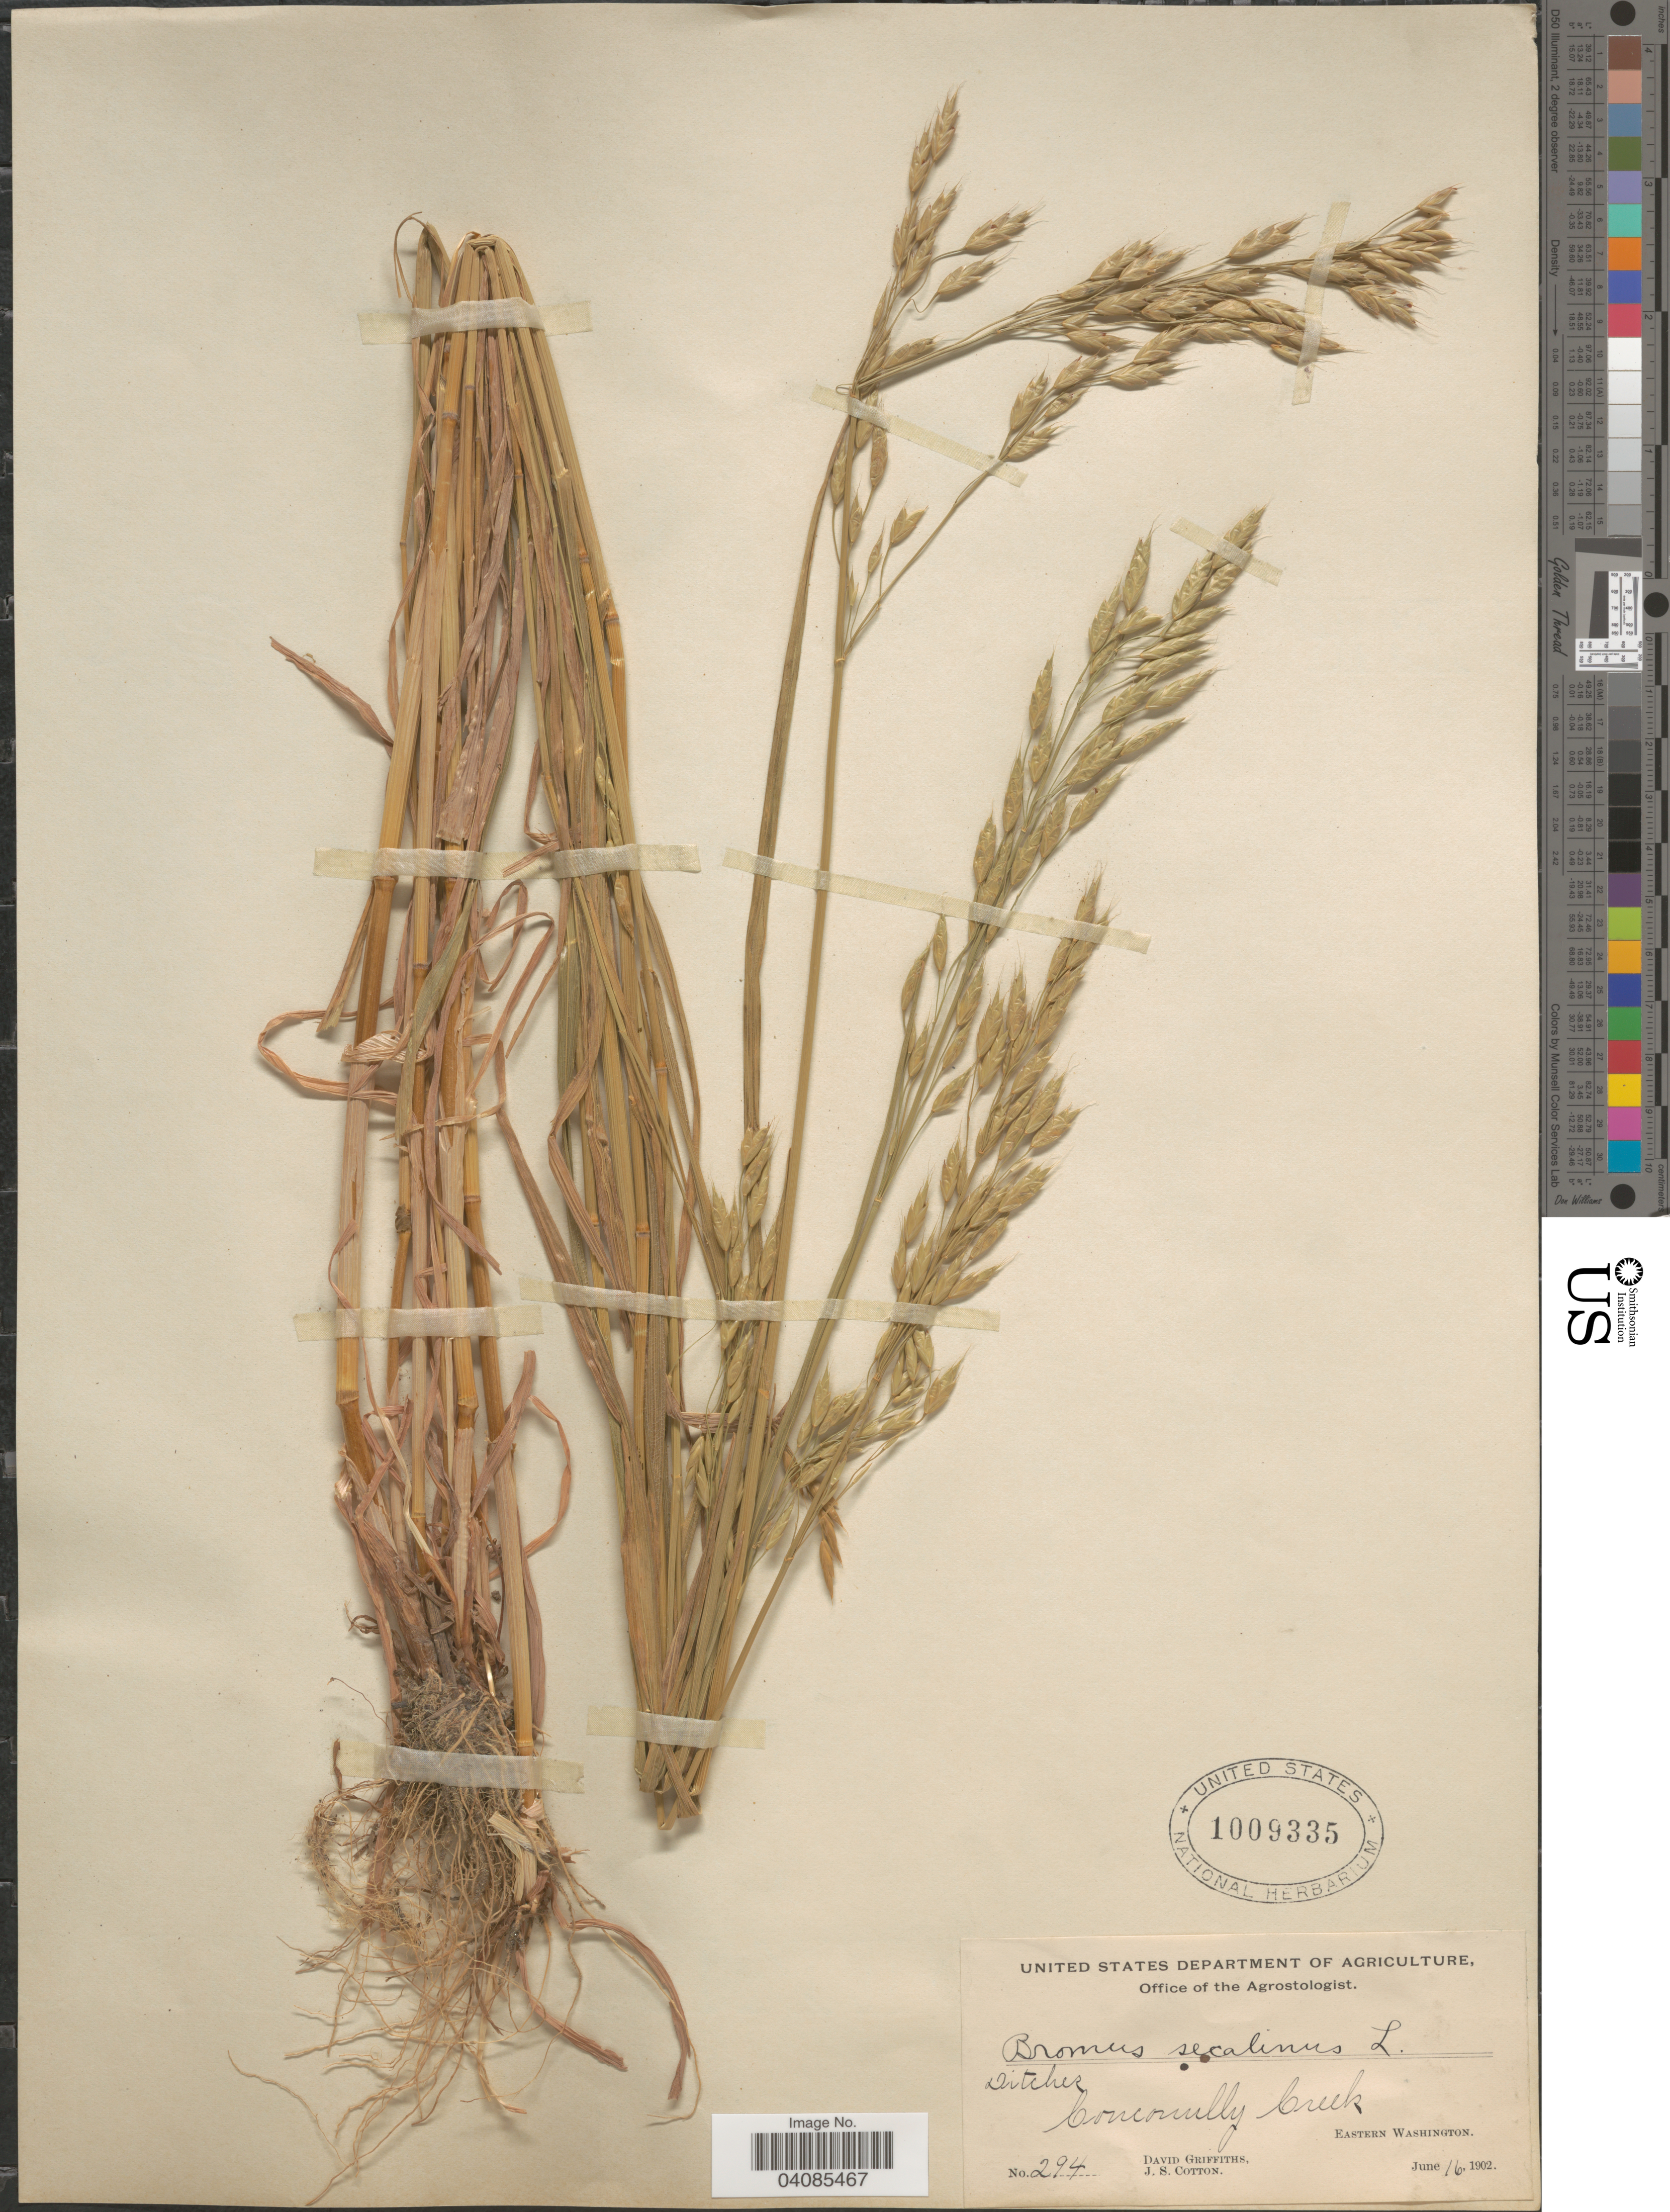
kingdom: Plantae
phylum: Tracheophyta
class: Liliopsida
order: Poales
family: Poaceae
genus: Bromus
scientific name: Bromus secalinus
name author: L.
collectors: D. Griffiths & J. S. Cotton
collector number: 294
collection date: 1902-06-16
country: United States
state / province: Washington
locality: Conconully Creek. Eastern Washington.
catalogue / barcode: US 1009335